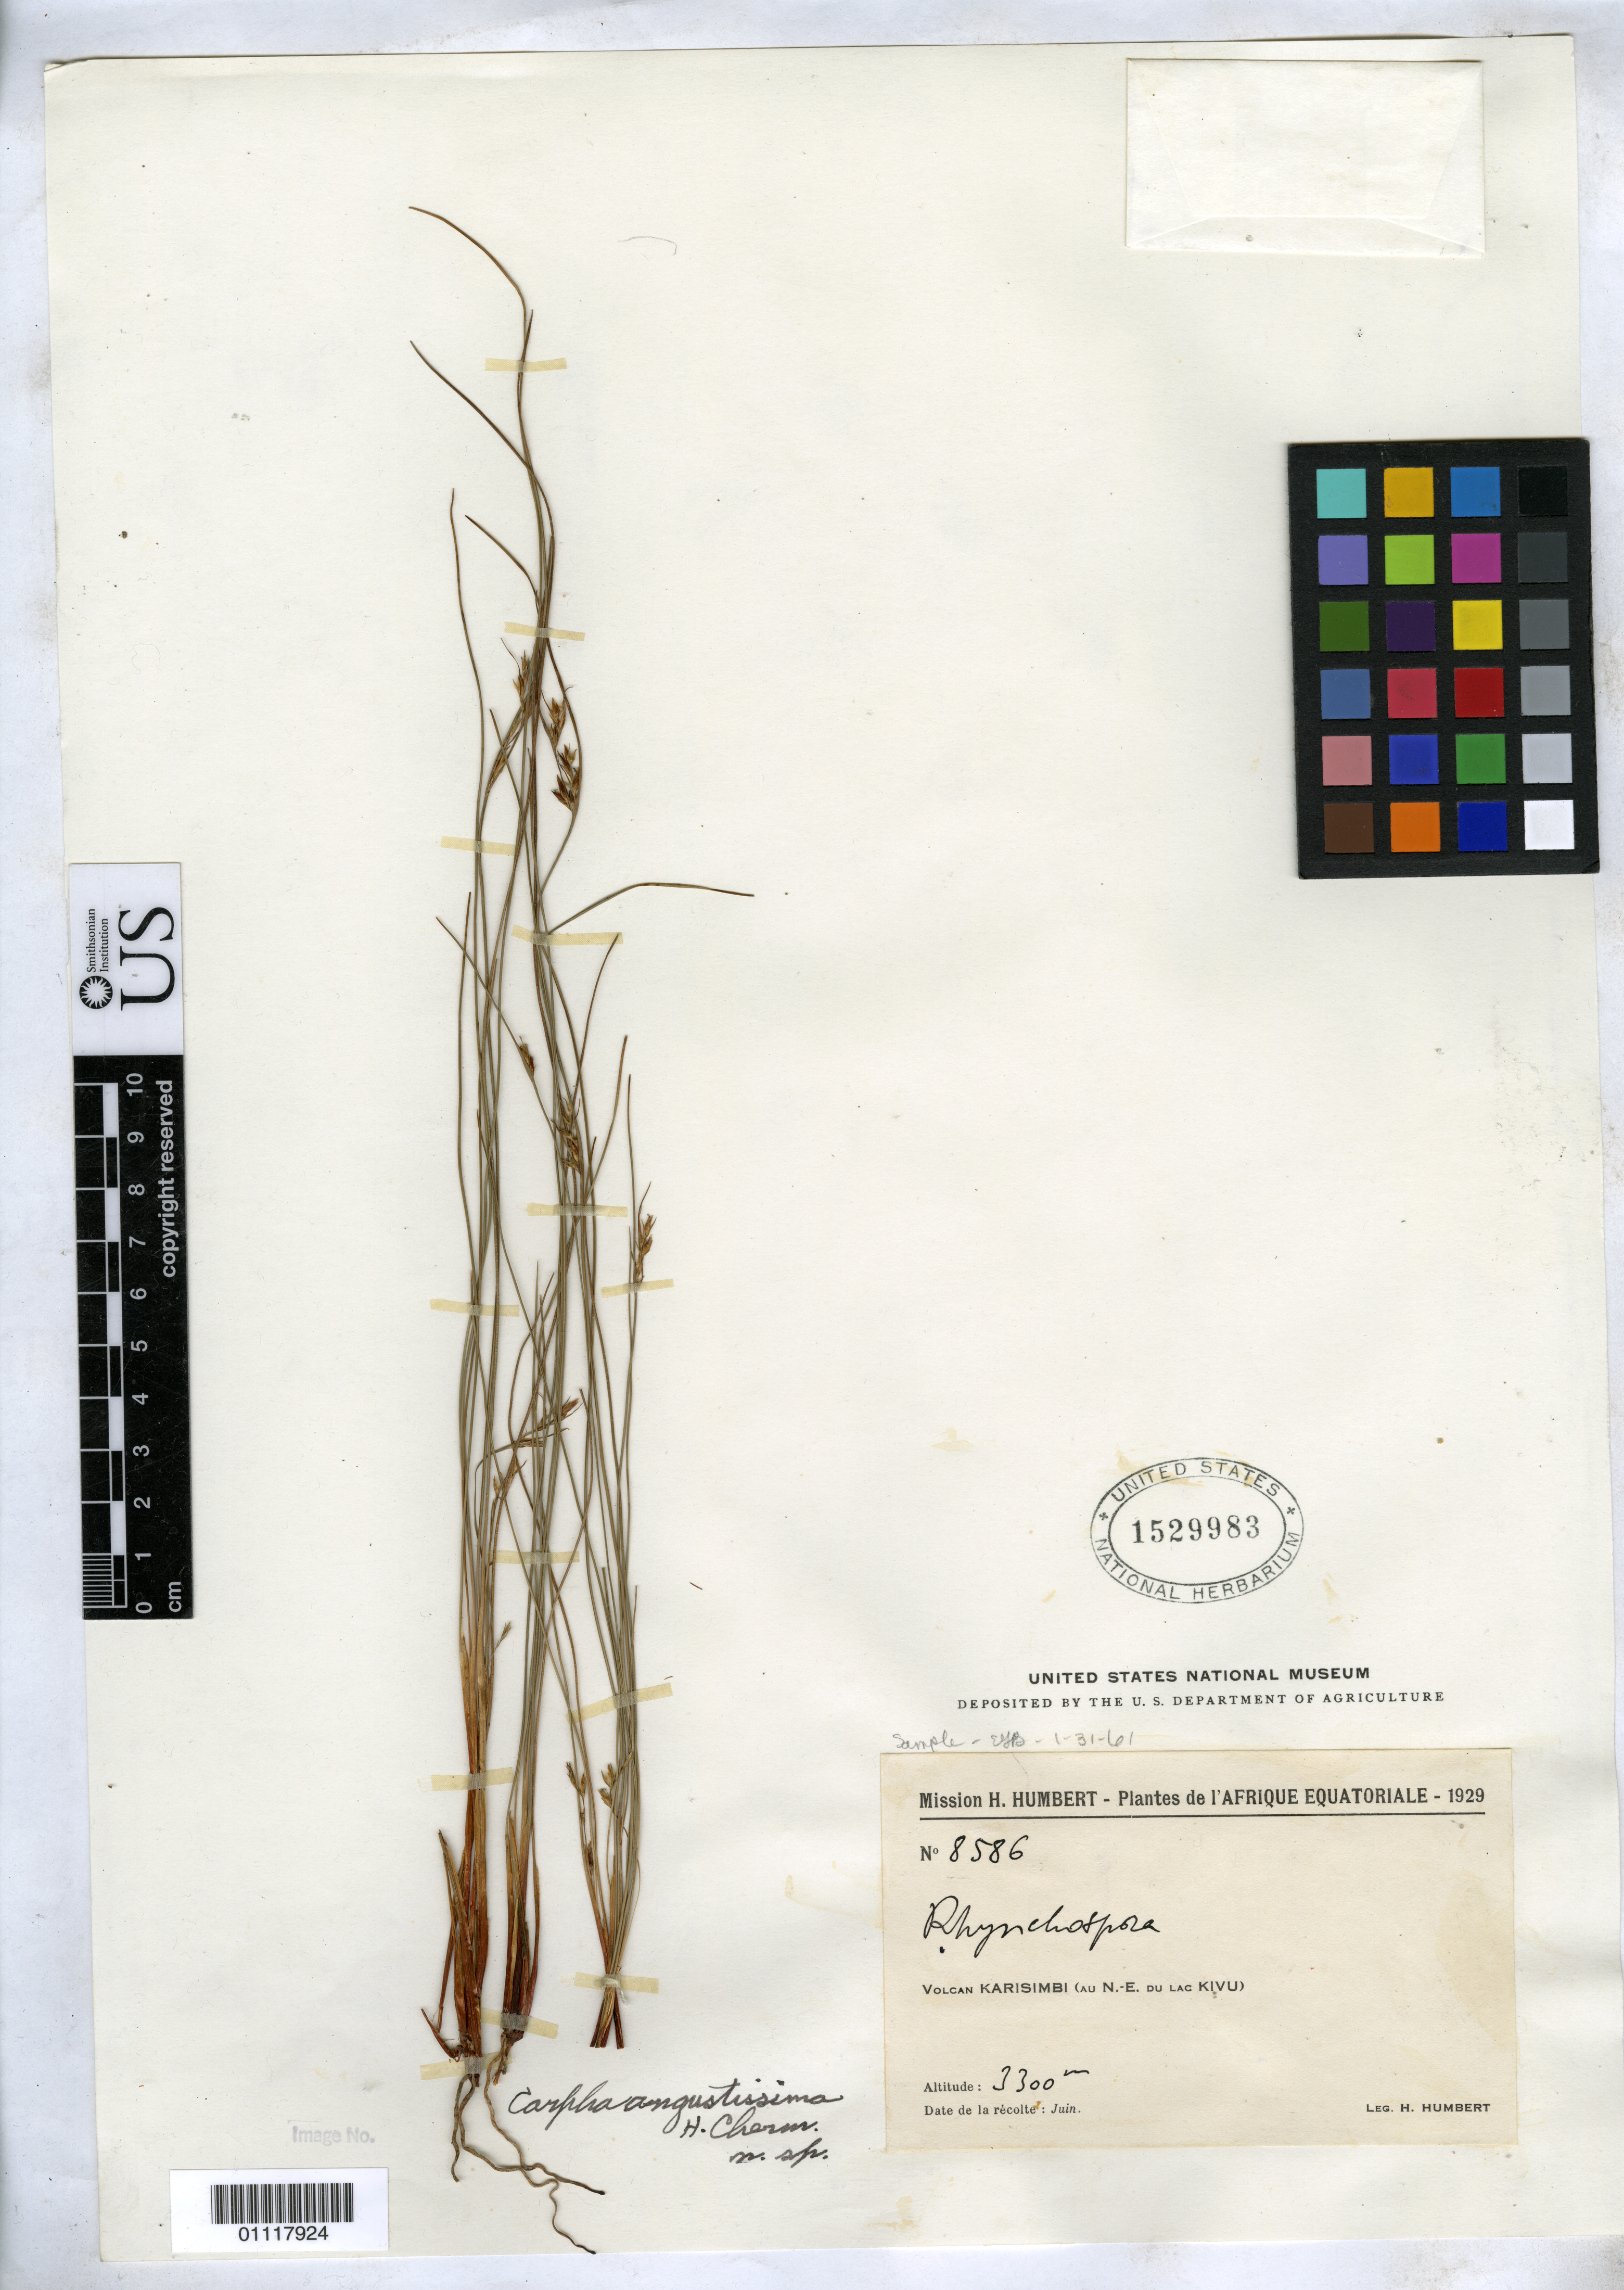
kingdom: Plantae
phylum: Tracheophyta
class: Liliopsida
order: Poales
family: Cyperaceae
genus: Carpha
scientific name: Carpha angustissima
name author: Cherm.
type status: Isosyntype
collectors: H. Humbert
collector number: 8586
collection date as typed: Jun 1929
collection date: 1929-06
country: Congo, Democratic Republic of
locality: Volcan Karisimbi ( au N.- E. du lac Kivu )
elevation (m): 3300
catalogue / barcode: US 1529983